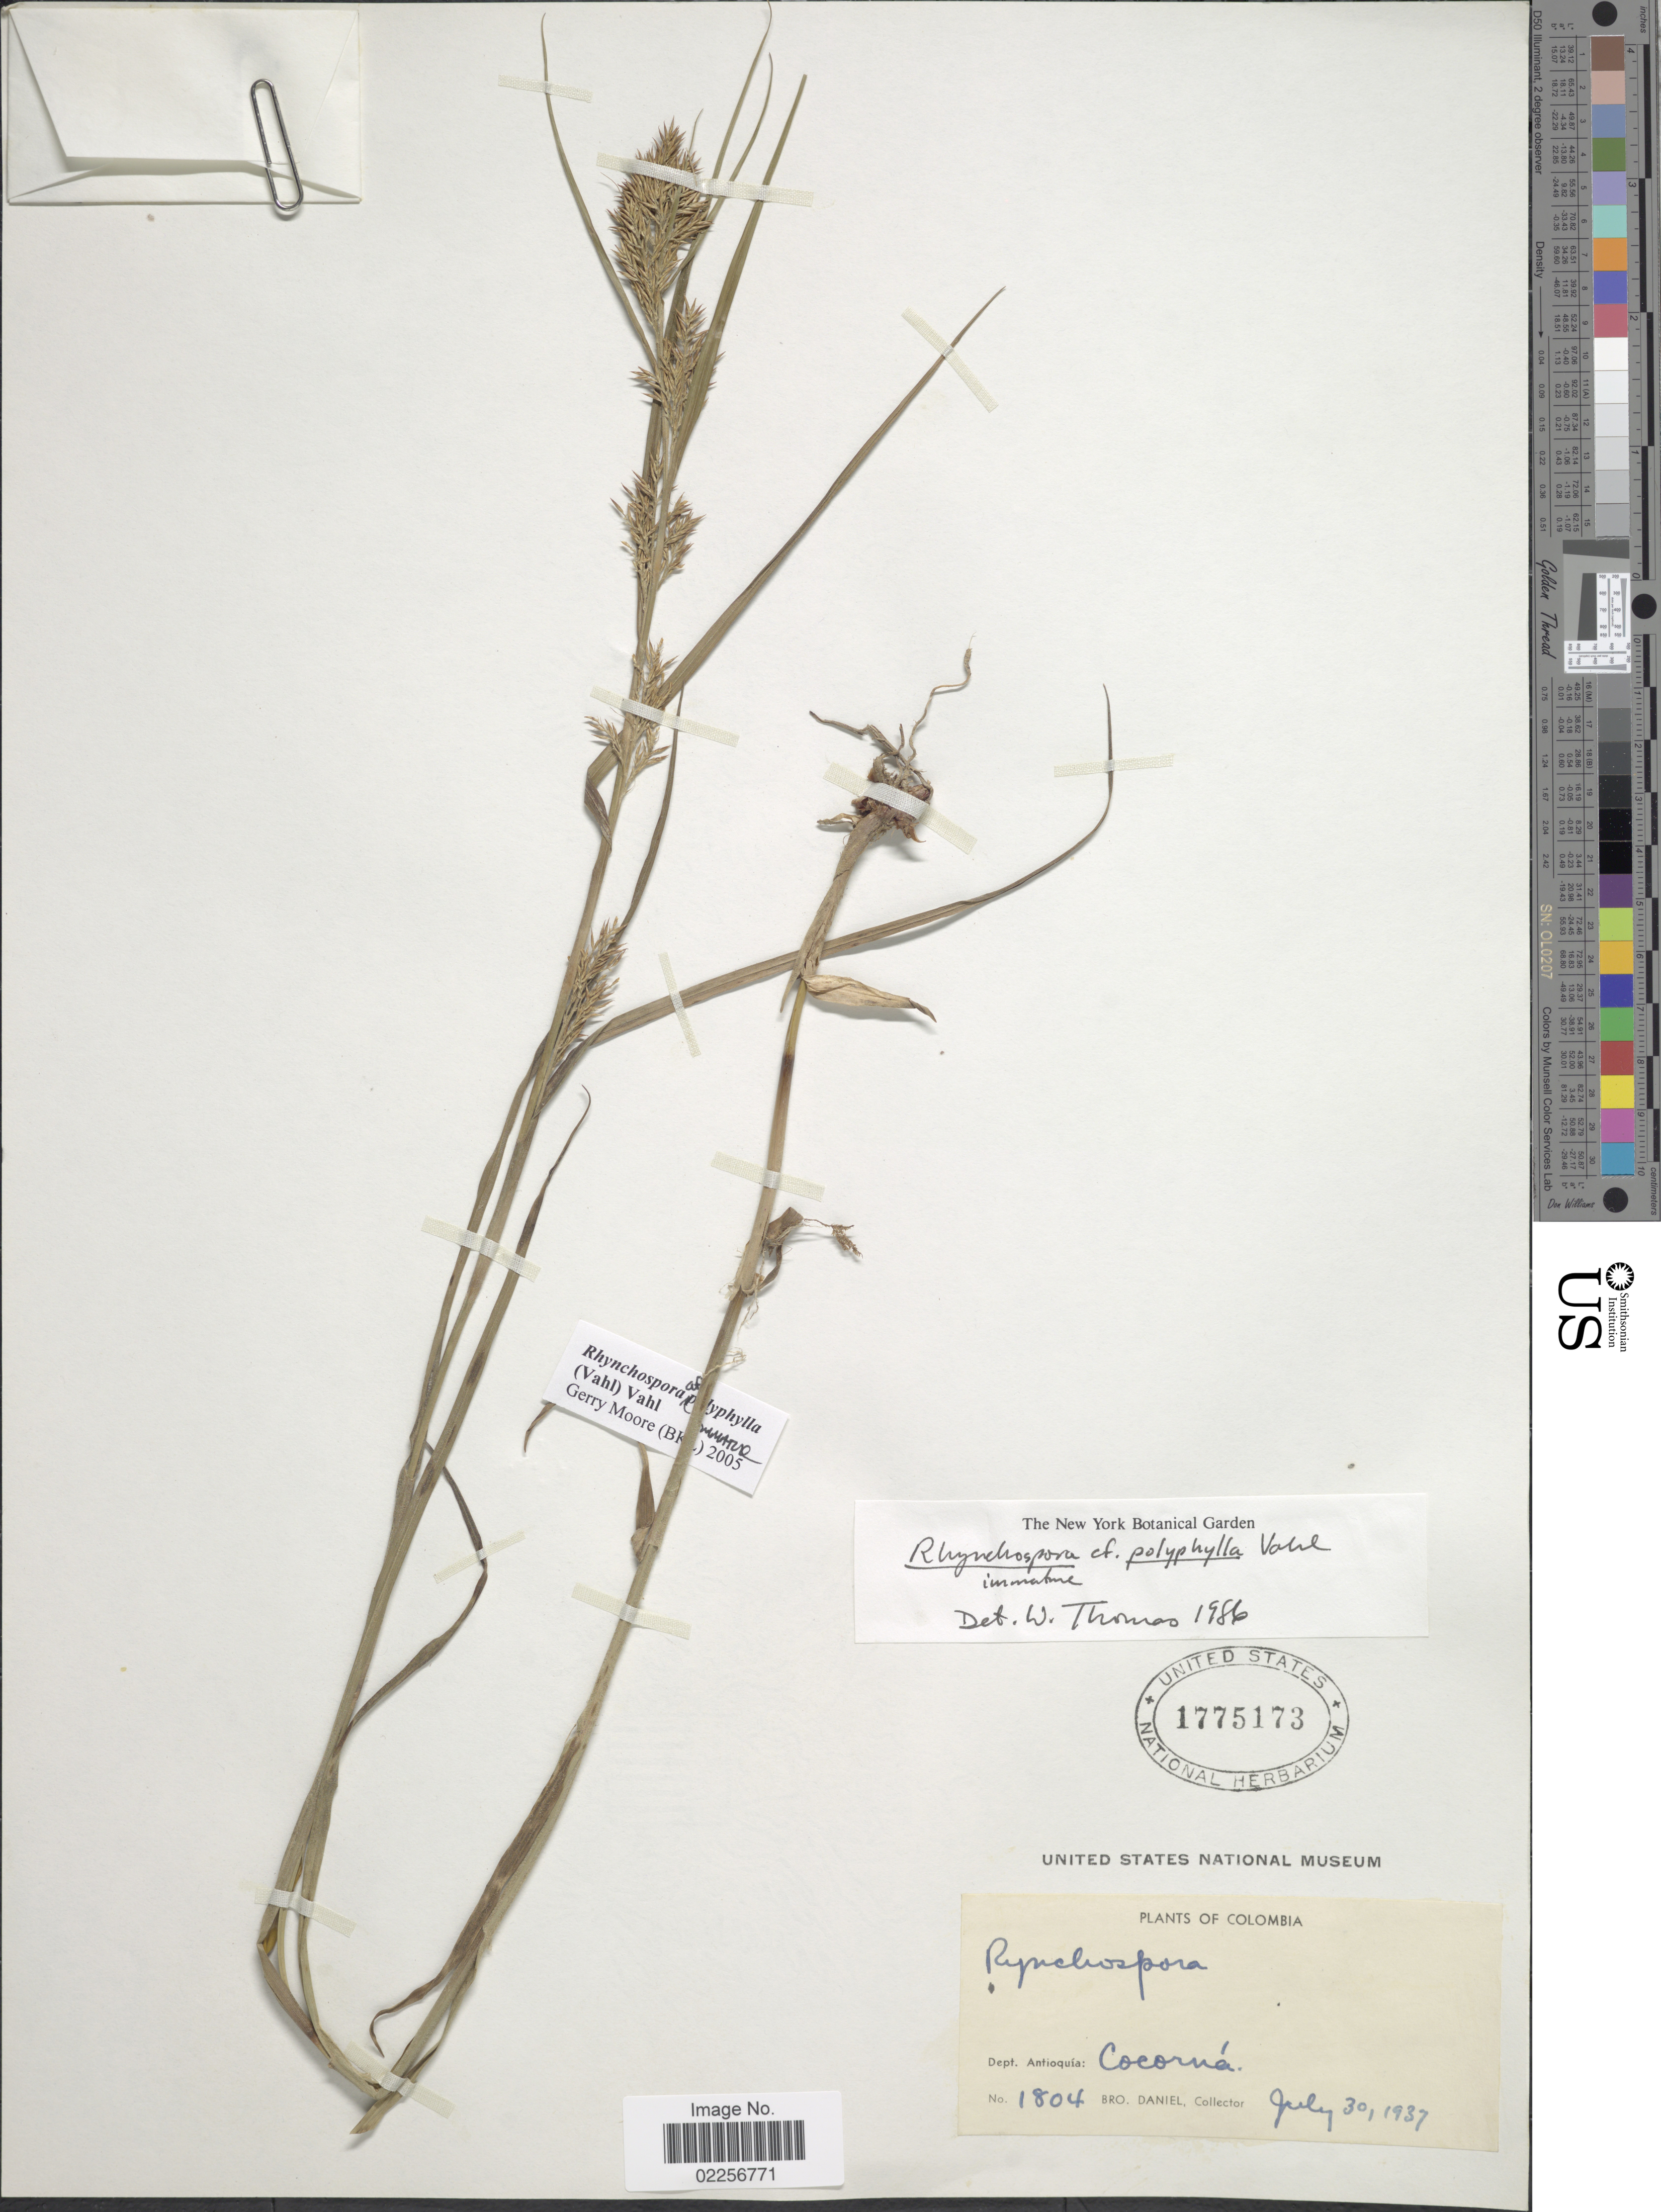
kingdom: Plantae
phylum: Tracheophyta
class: Liliopsida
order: Poales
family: Cyperaceae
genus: Rhynchospora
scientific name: Rhynchospora polyphylla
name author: (Vahl) Vahl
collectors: Bro. Daniel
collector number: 1804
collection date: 1937-07-30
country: Colombia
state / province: Antioquia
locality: Cocorna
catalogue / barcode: US 1775173